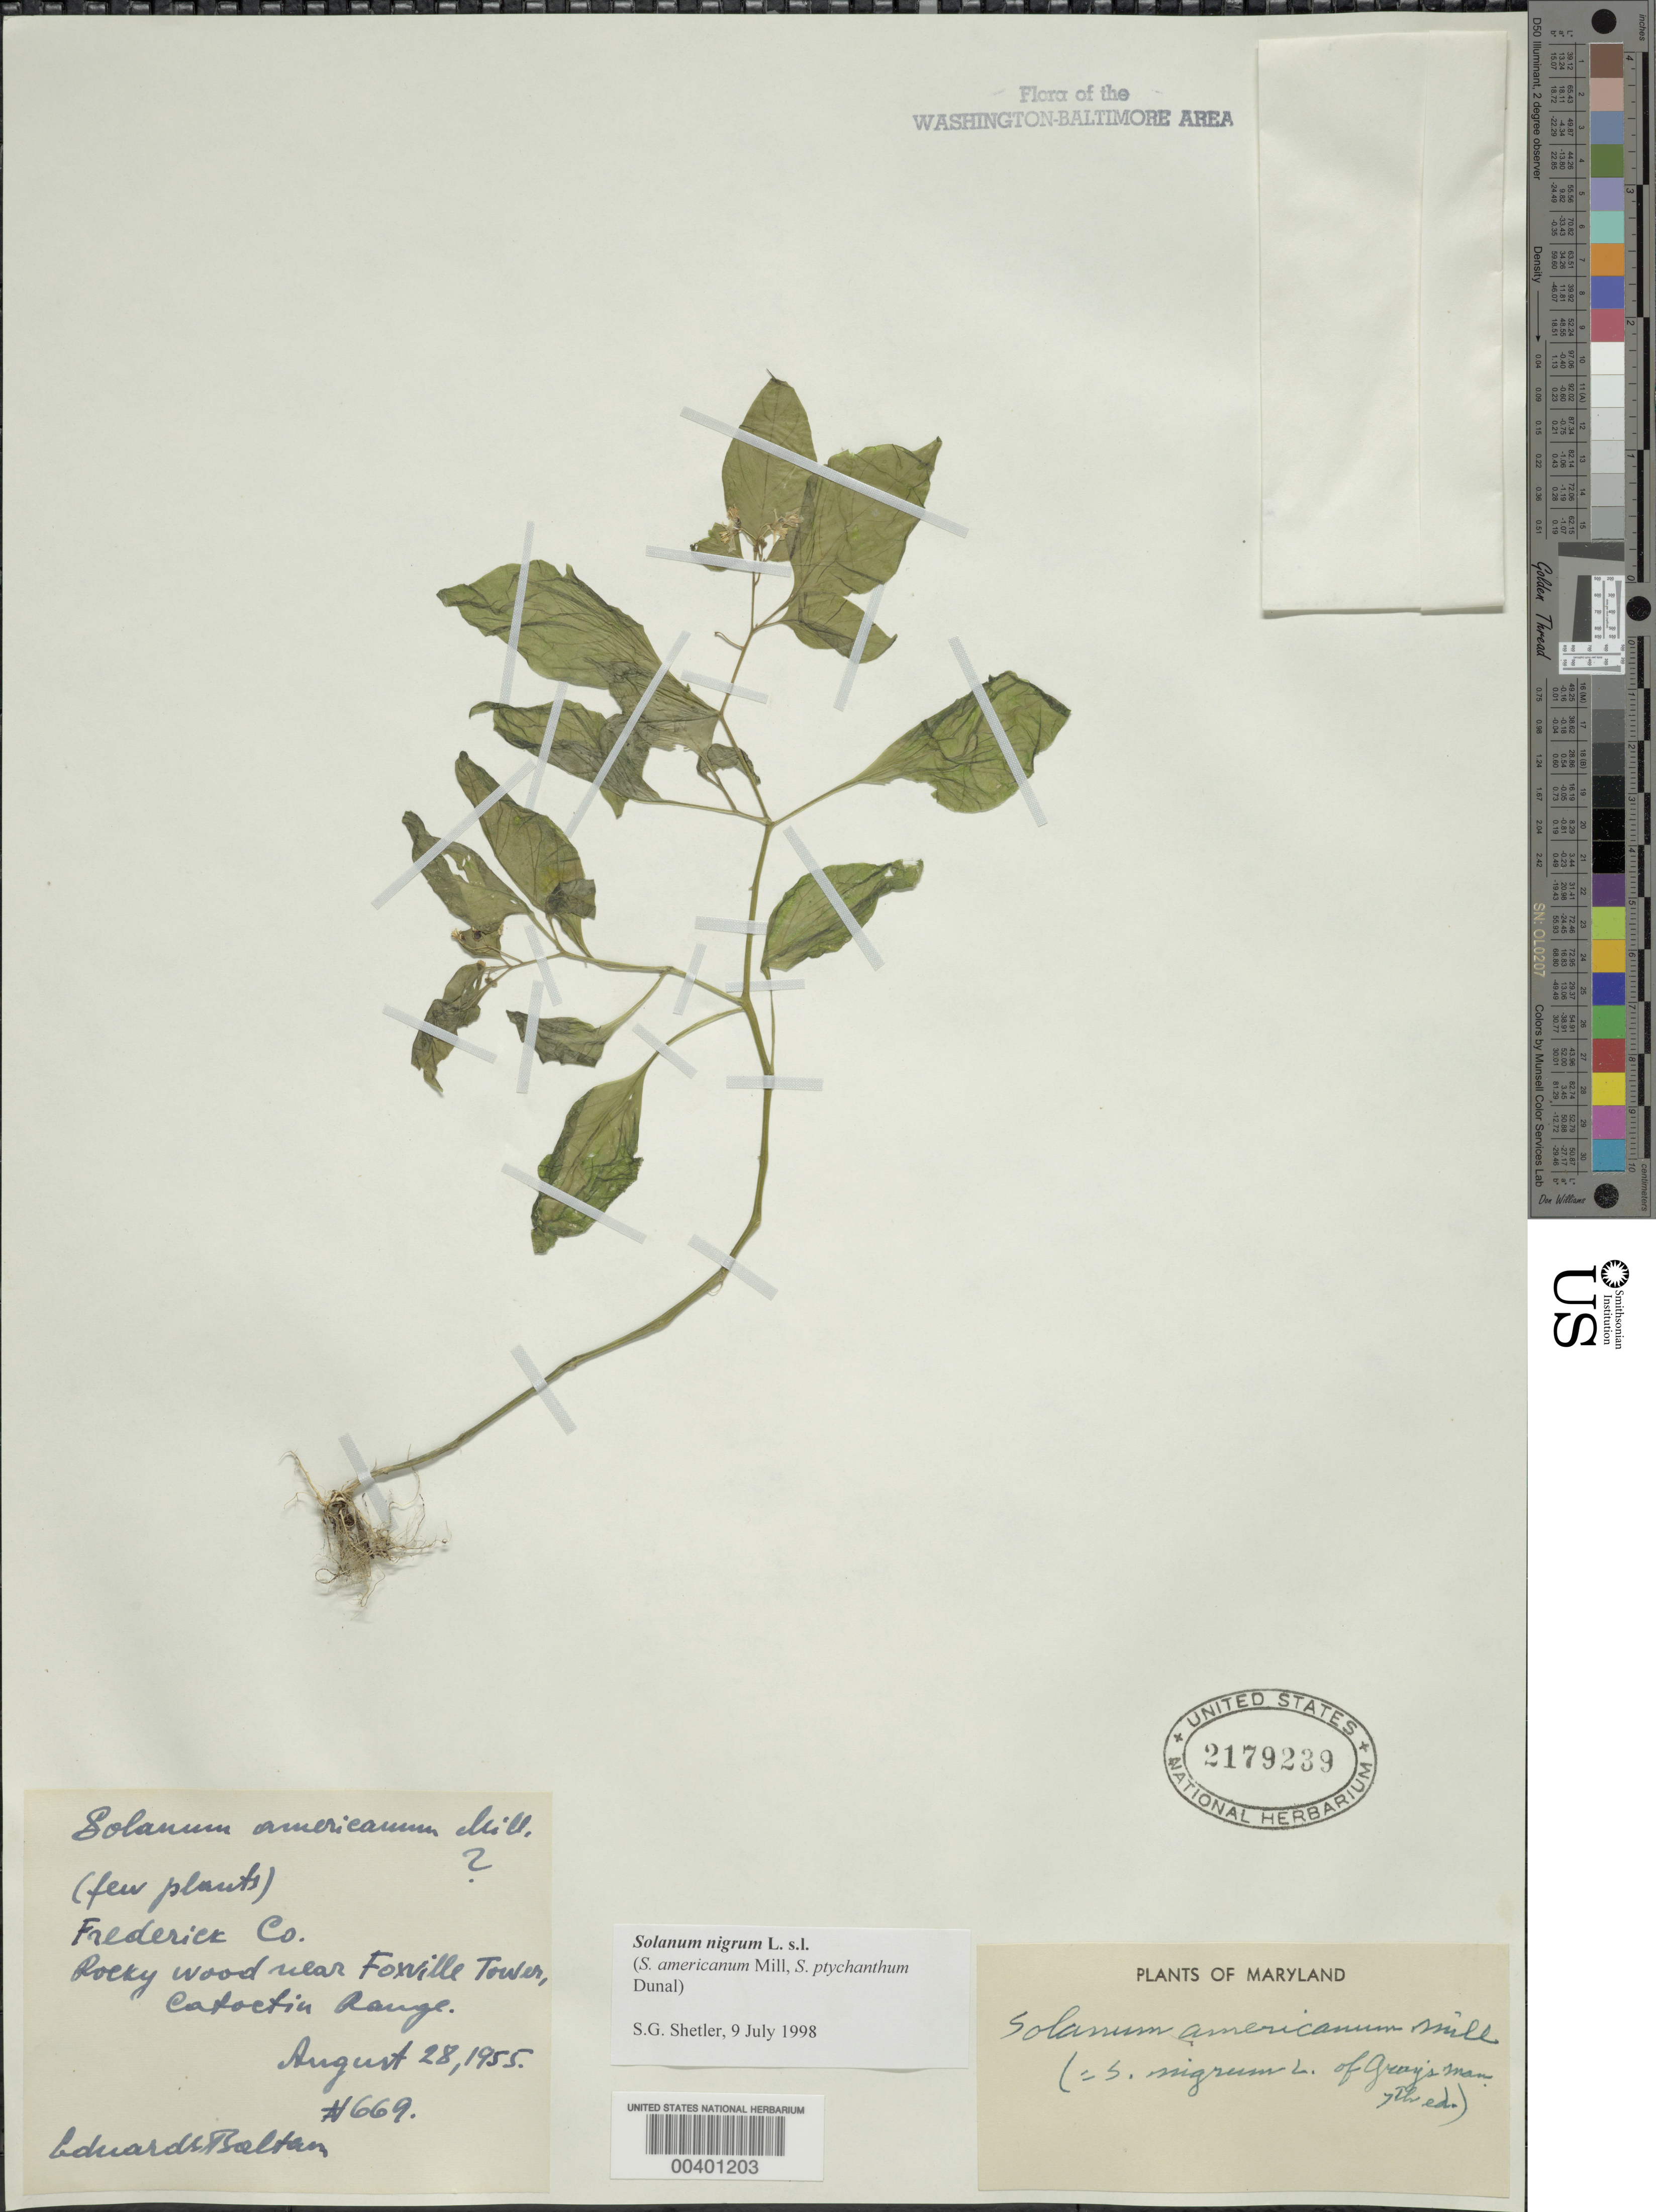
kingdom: Plantae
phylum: Tracheophyta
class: Magnoliopsida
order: Solanales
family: Solanaceae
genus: Solanum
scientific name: Solanum emulans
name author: Raf.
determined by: Knapp, S. D.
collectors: E. Baltars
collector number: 669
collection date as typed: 28 Aug 1955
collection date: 1955-08-28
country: United States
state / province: Maryland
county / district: Frederick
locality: Rocky woods near Foxville Tower, Catoctin Range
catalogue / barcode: US 2179239